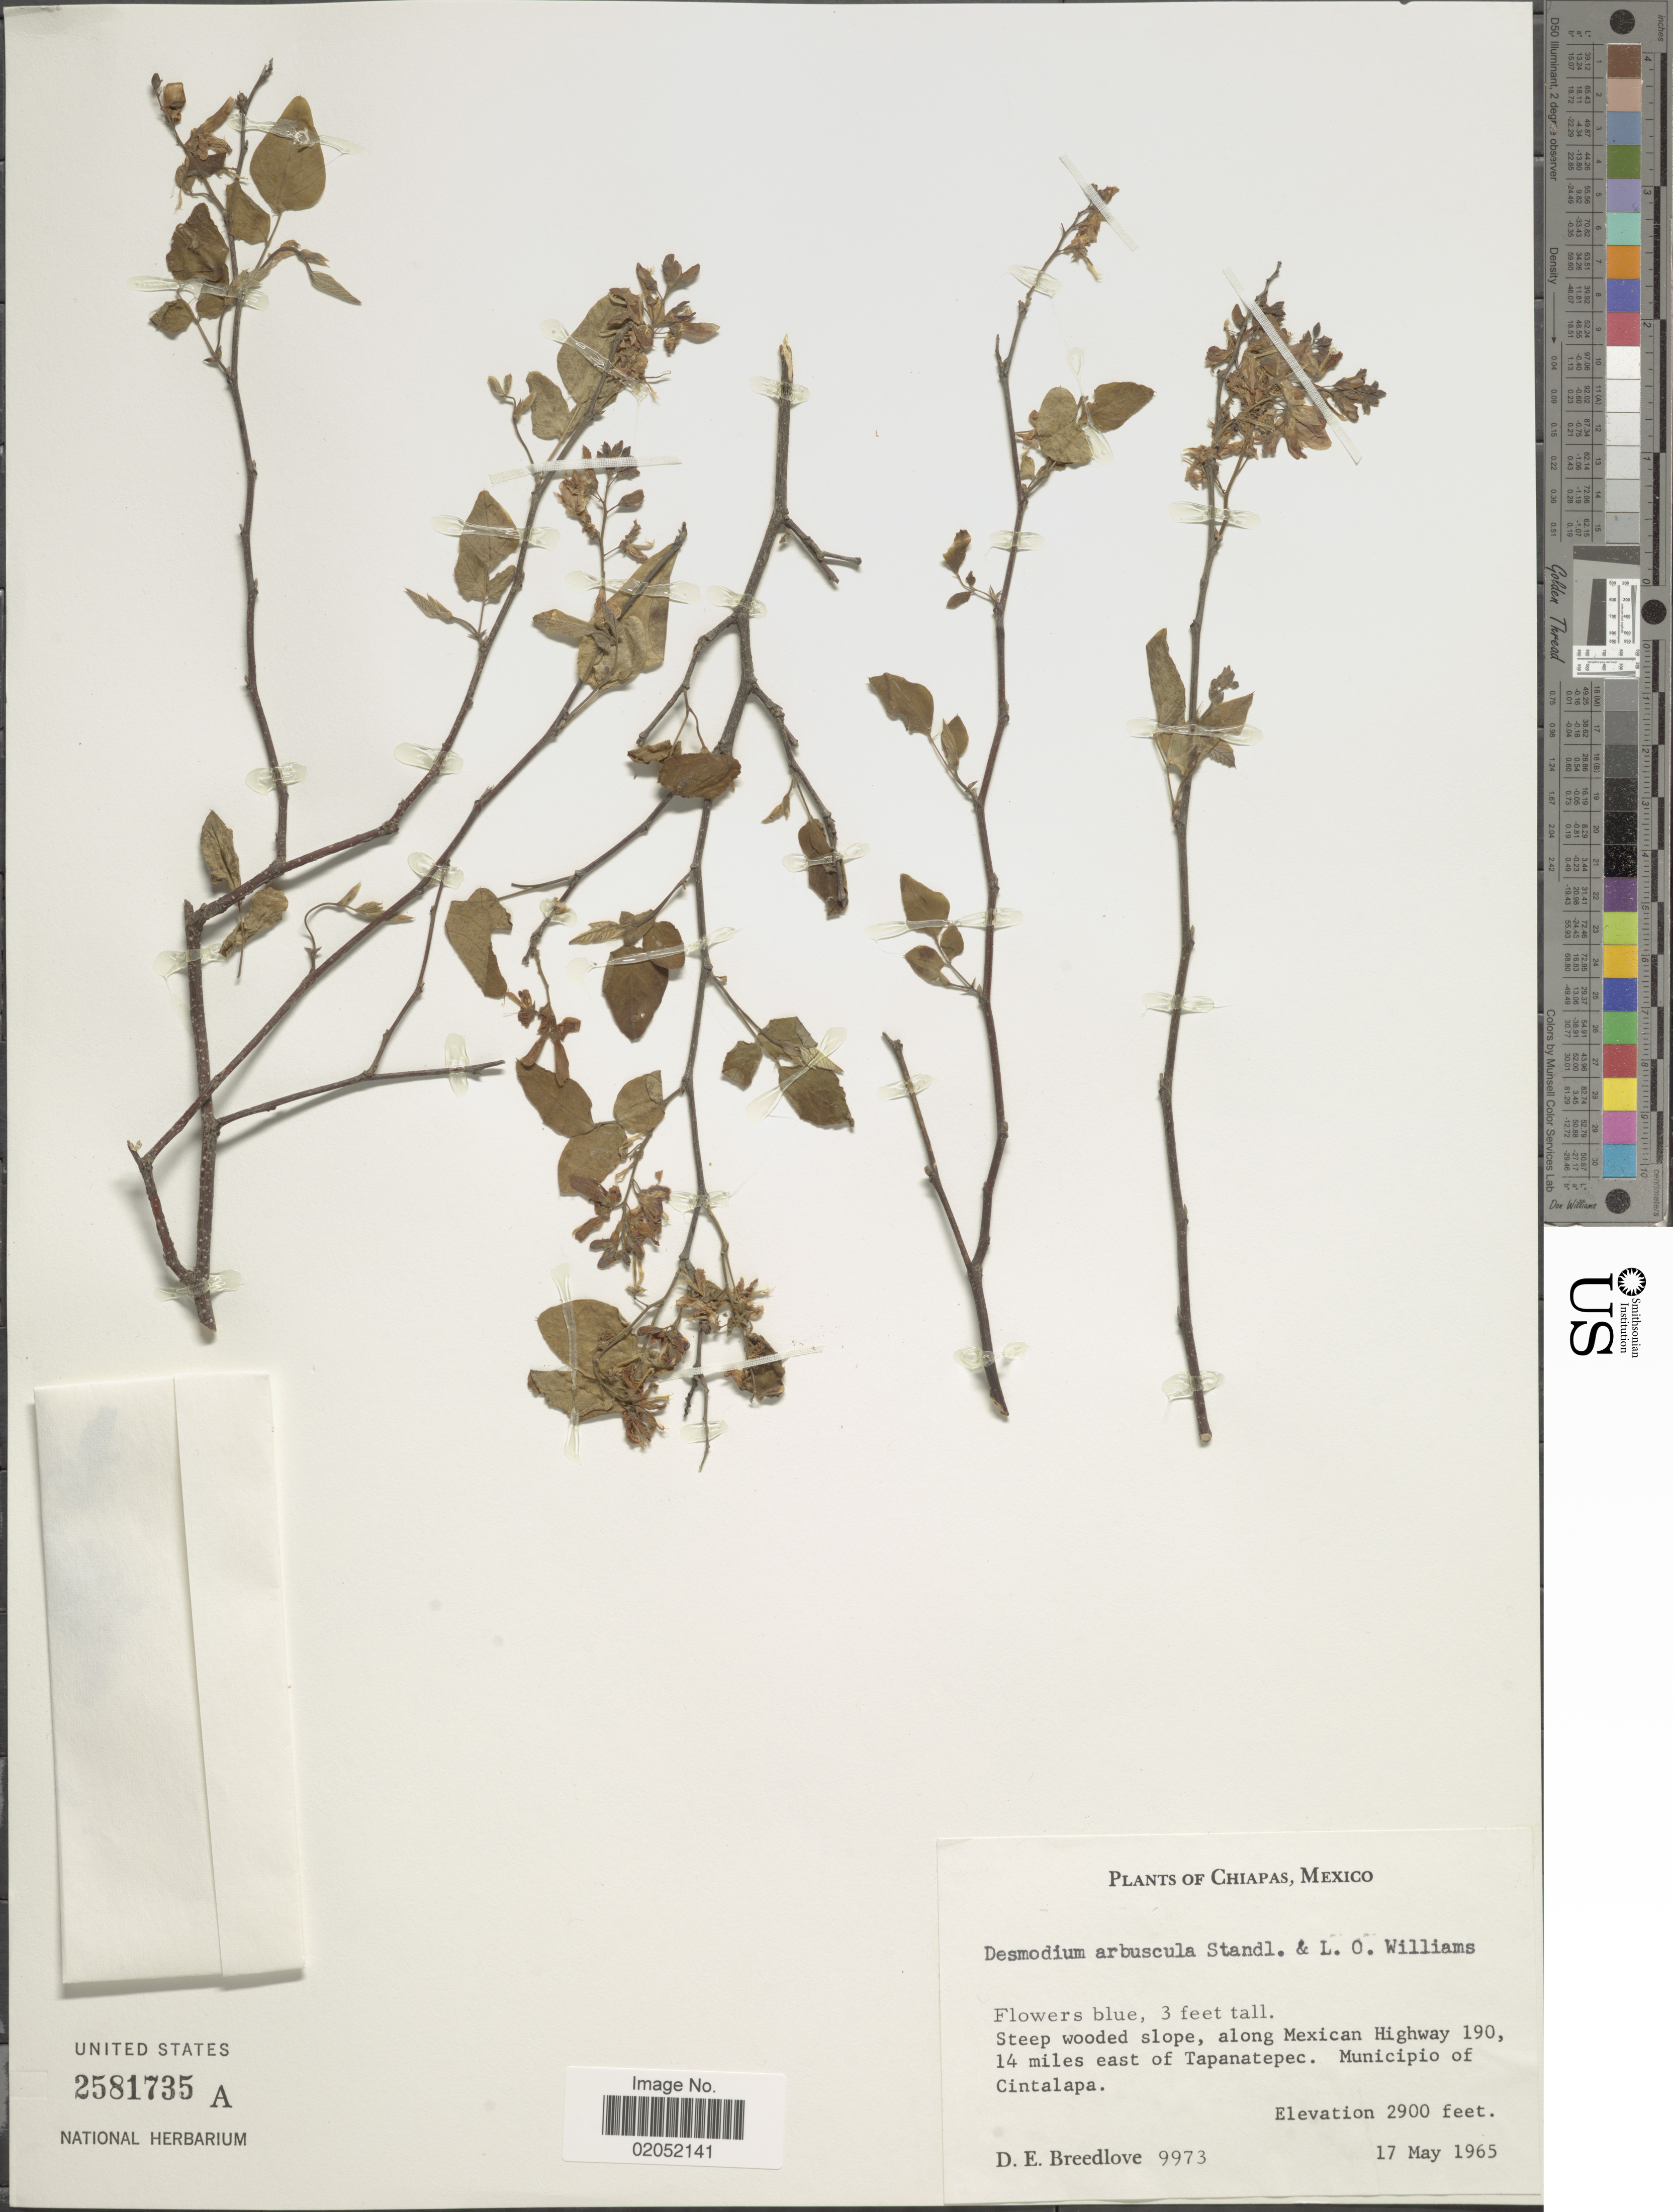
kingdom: Plantae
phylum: Tracheophyta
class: Magnoliopsida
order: Fabales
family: Fabaceae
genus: Desmodium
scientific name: Desmodium arbuscula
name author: Standl. & L.O. Williams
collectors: D. E. Breedlove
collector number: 9973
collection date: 1965-05-17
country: Mexico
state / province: Chiapas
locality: Along Mexican Highway 190, 14 miles east of Tapantepec. Municipio of Cintalapa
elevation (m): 884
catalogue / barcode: US 2581735A